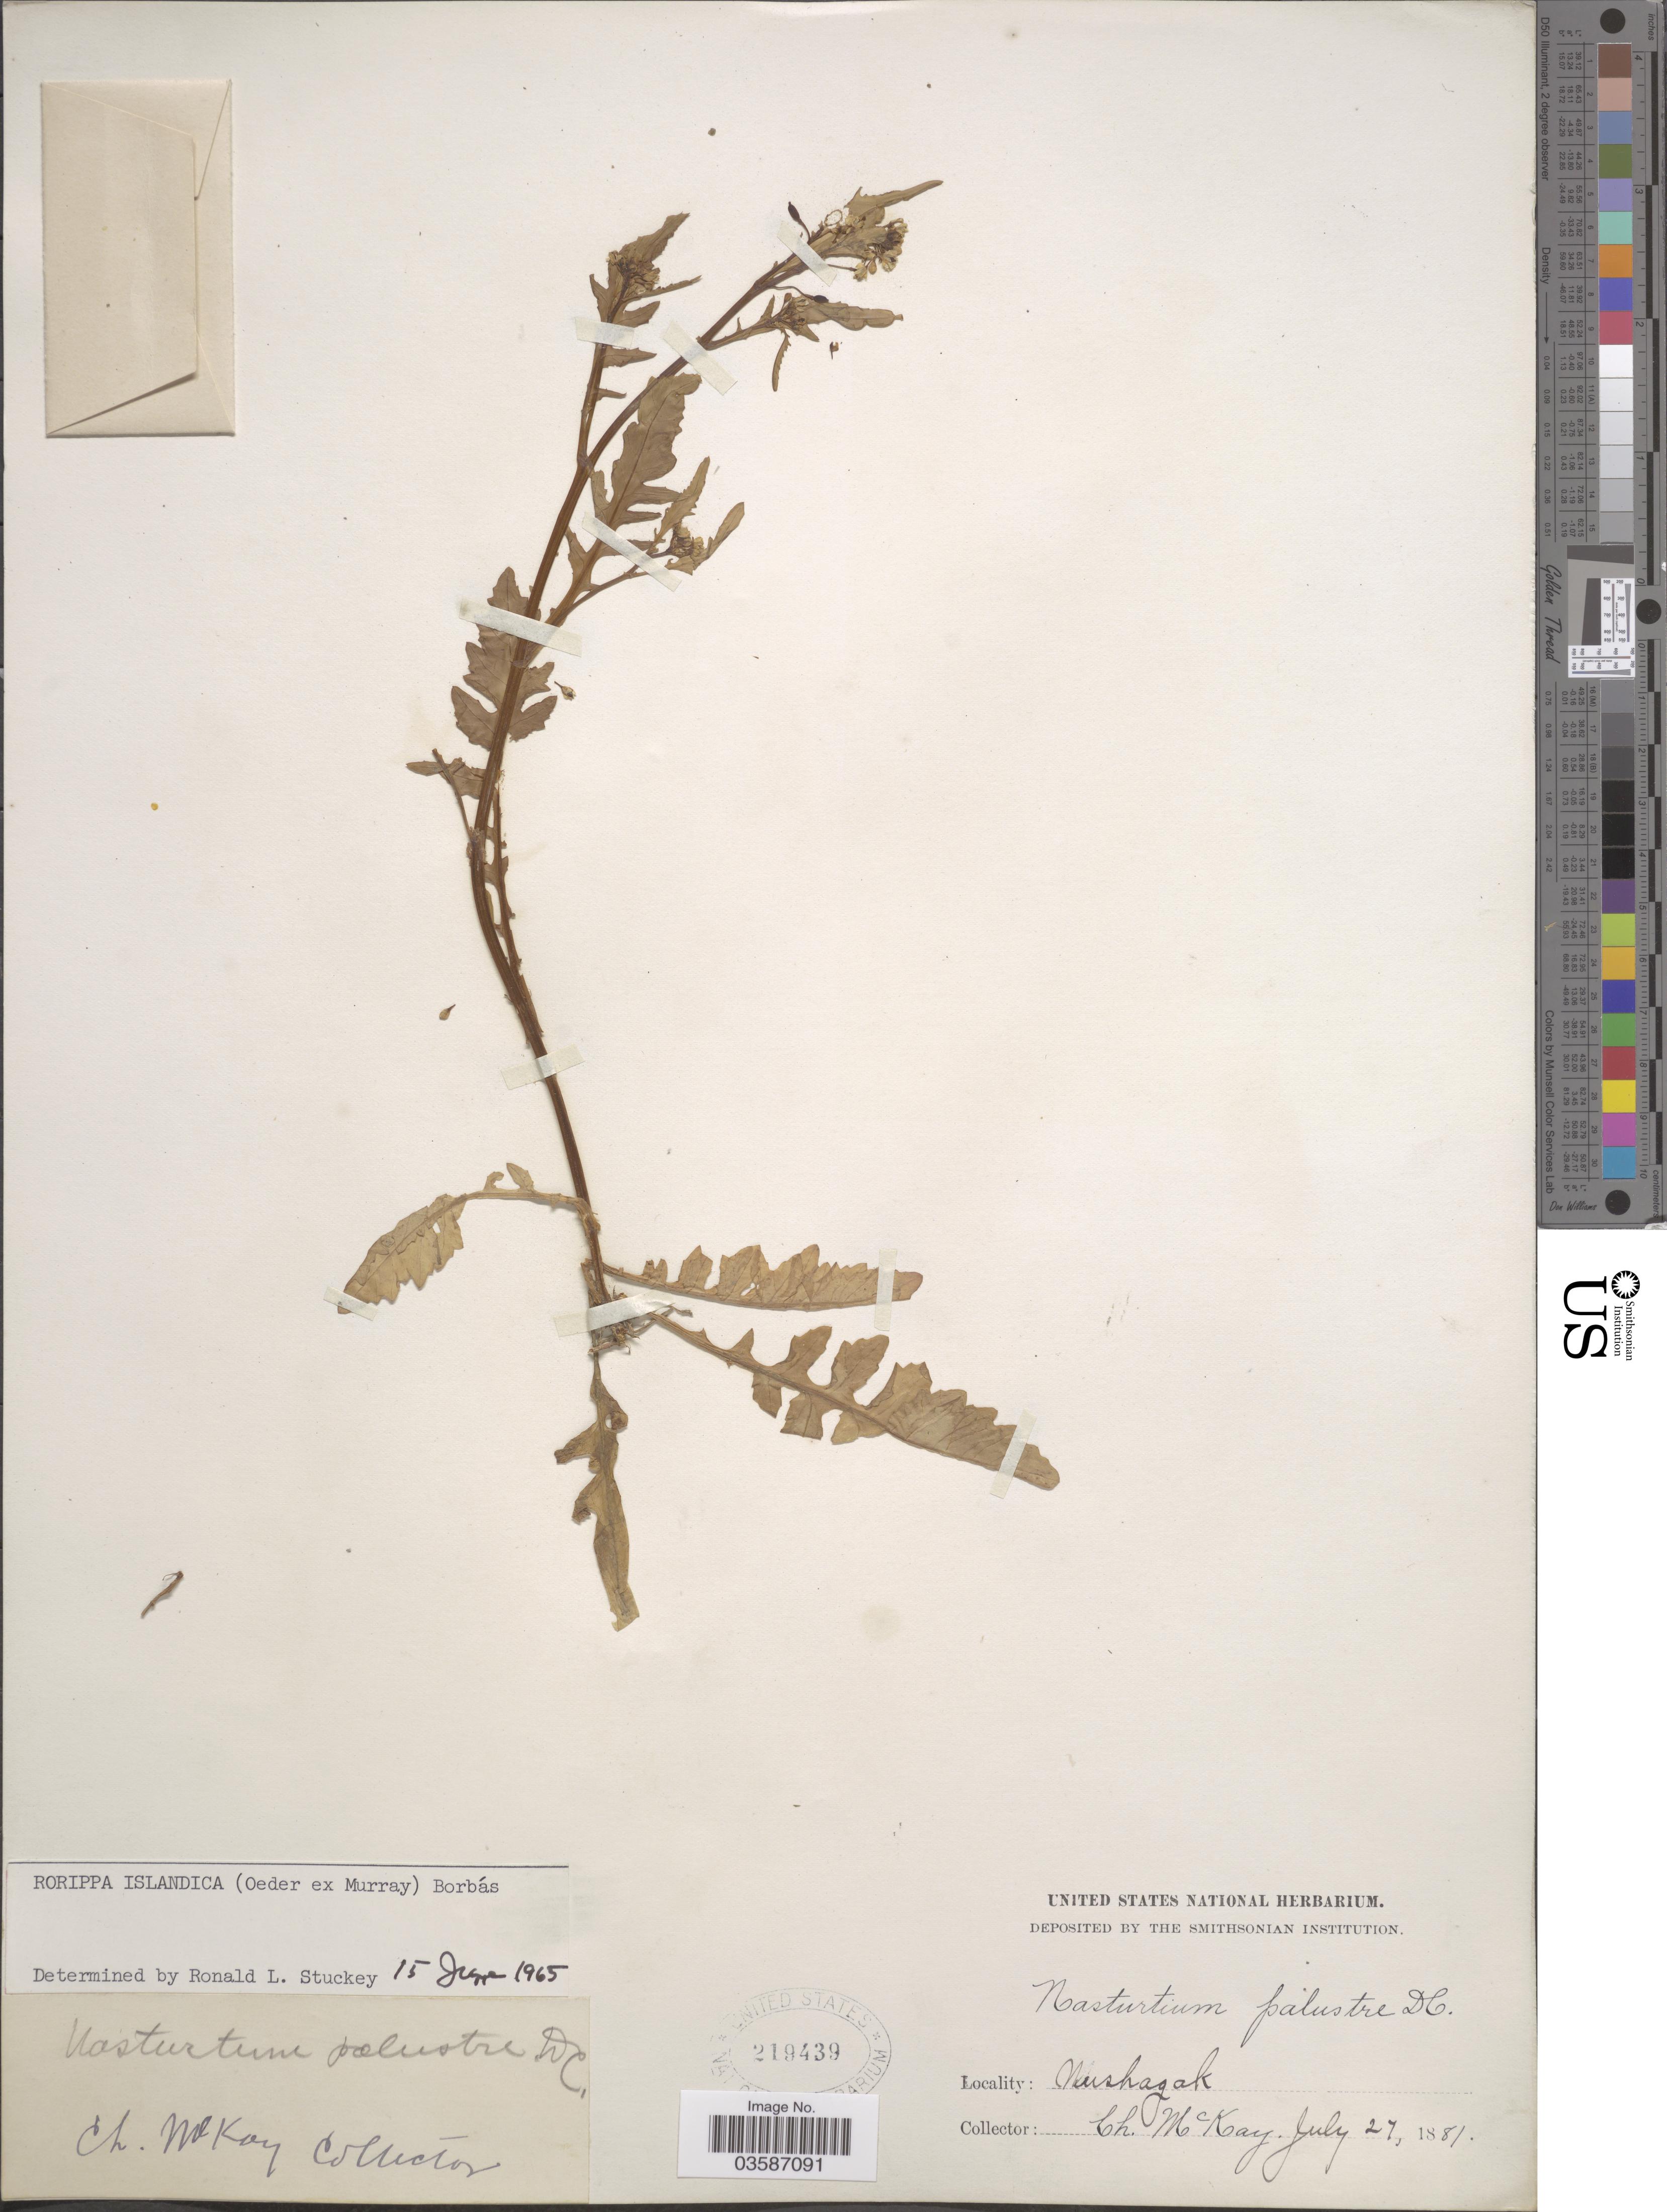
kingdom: Plantae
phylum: Tracheophyta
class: Magnoliopsida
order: Brassicales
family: Brassicaceae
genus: Rorippa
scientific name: Rorippa islandica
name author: (Oeder) Borbás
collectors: C. McKay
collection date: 1881-07-27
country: United States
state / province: Alaska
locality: Nushagak.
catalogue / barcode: US 219439